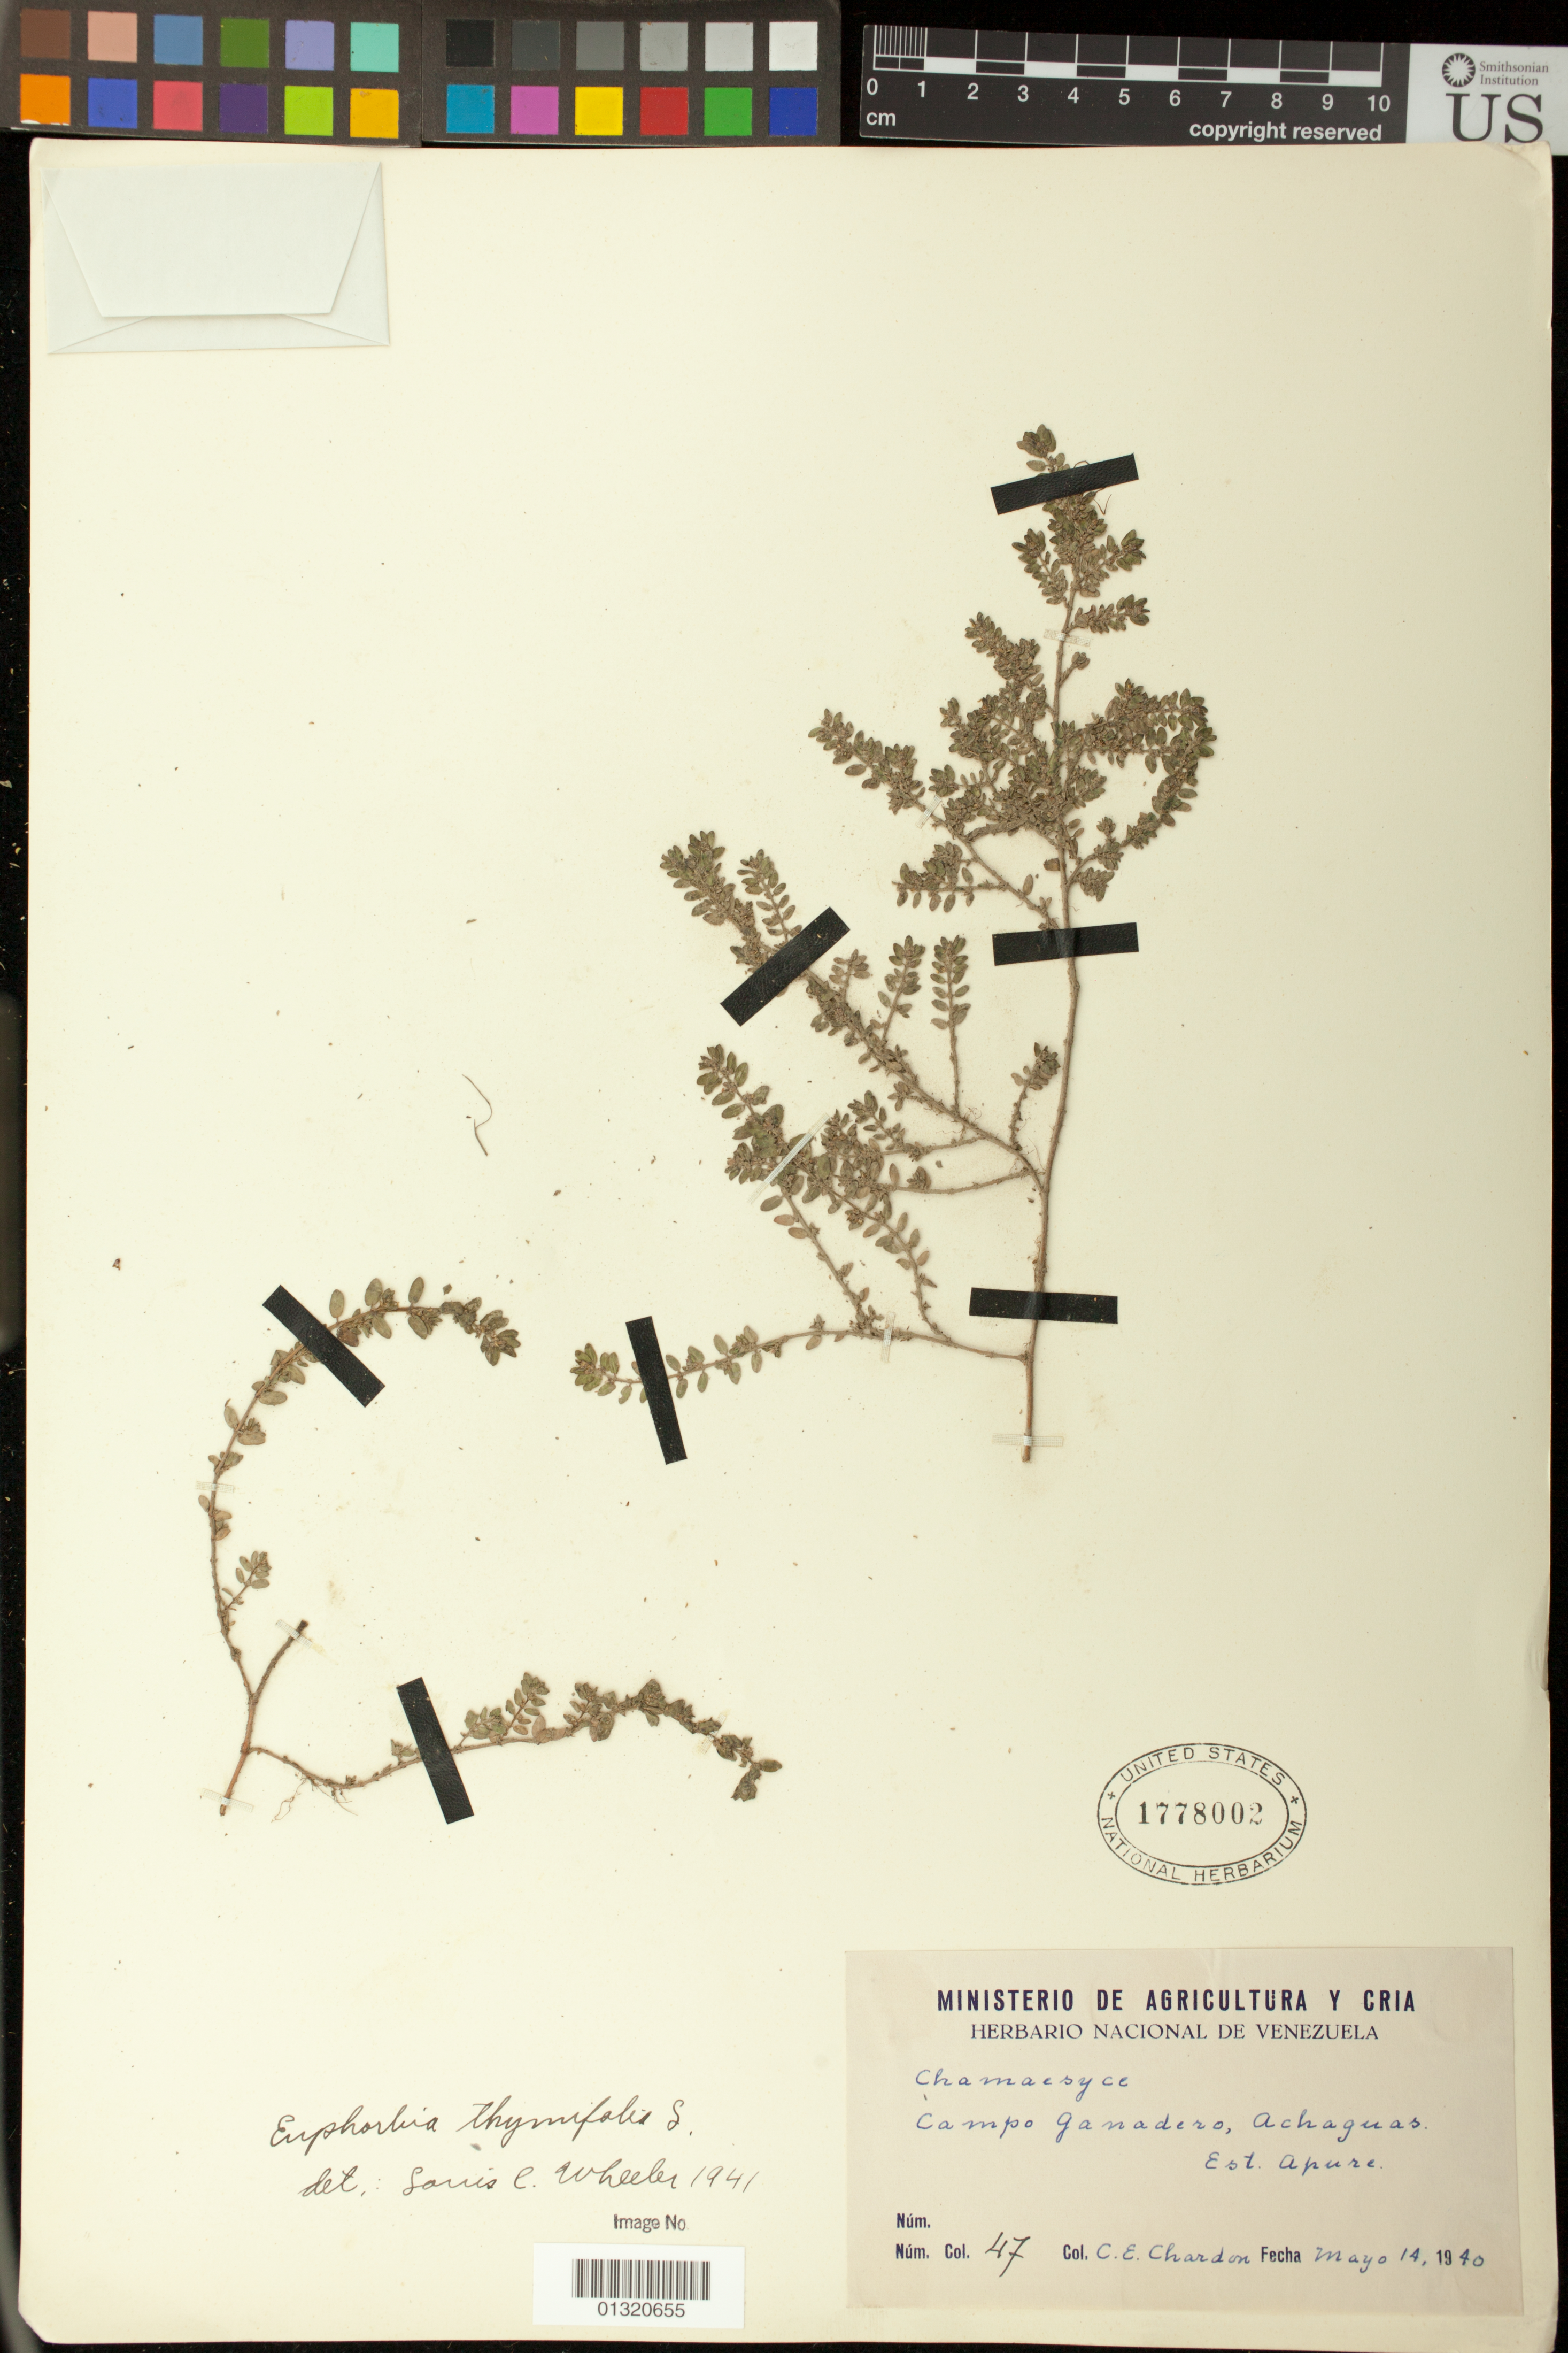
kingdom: Plantae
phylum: Tracheophyta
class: Magnoliopsida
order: Malpighiales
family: Euphorbiaceae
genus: Euphorbia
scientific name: Euphorbia thymifolia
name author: L.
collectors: C. E. Chardón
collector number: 47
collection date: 1940-05-14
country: Venezuela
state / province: Apure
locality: Campo Ganadero, Achaguas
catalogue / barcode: US 1778002